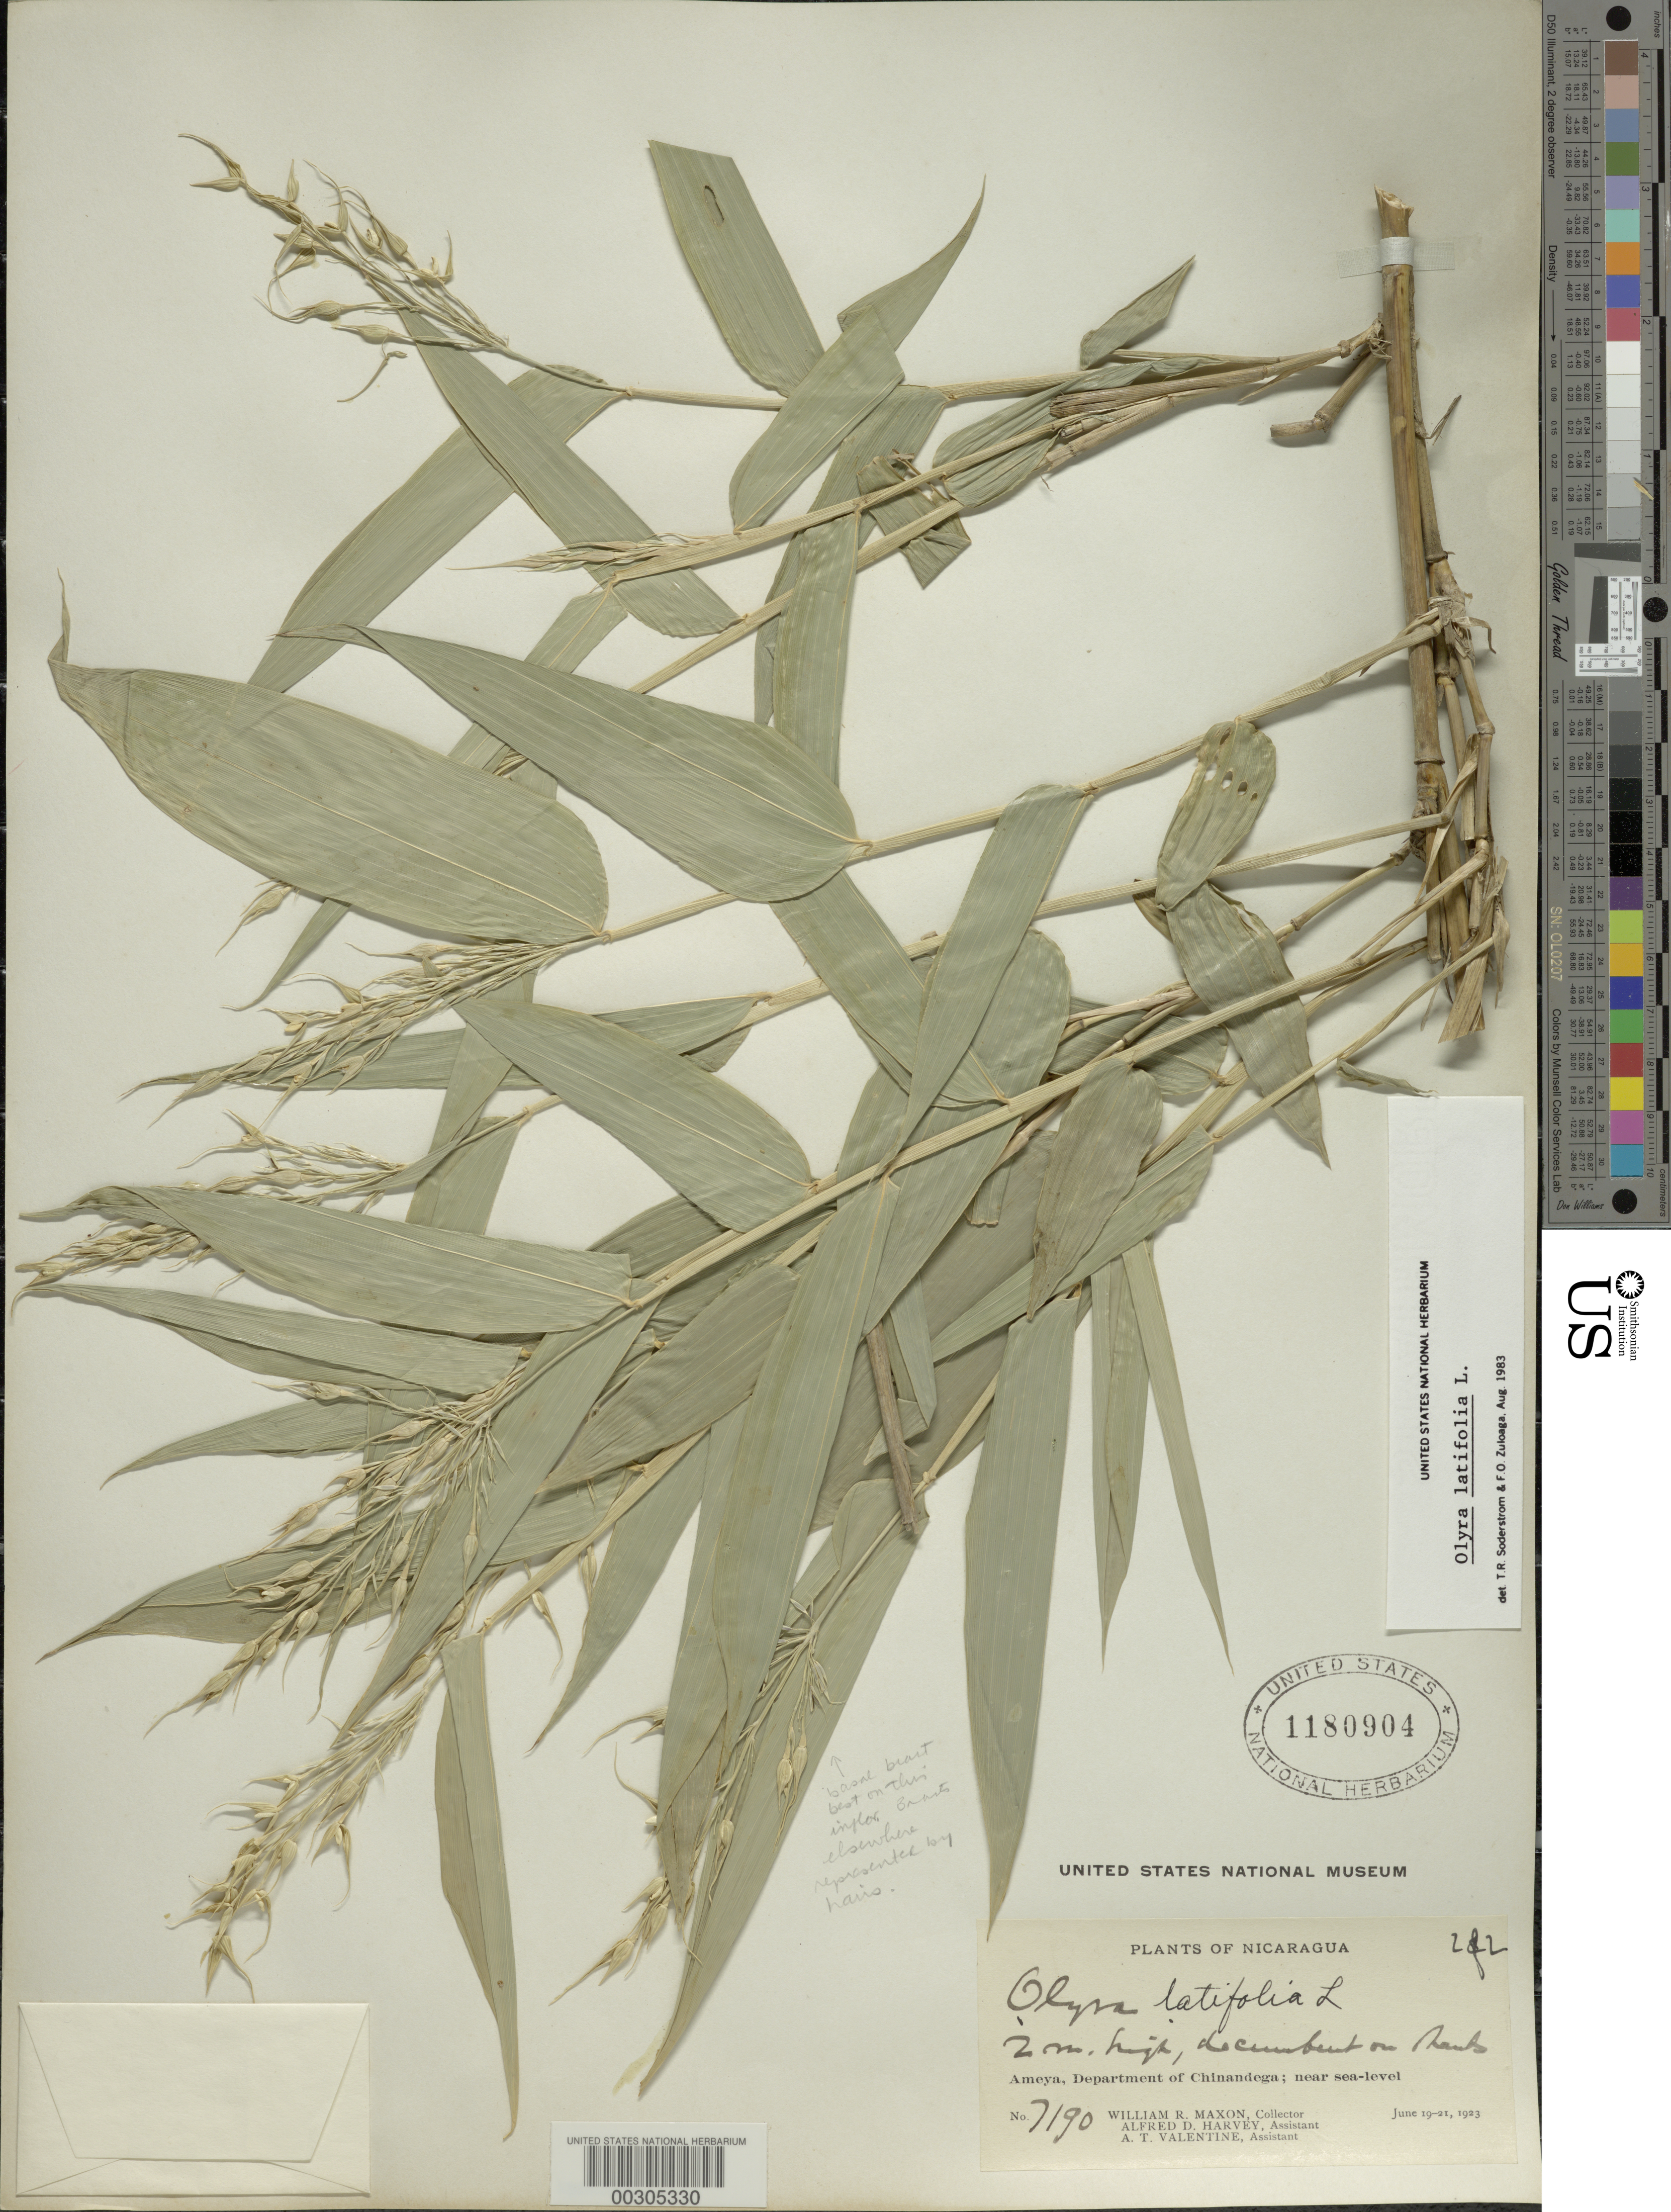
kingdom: Plantae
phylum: Tracheophyta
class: Liliopsida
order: Poales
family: Poaceae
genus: Olyra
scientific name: Olyra latifolia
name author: L.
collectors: W. R. Maxon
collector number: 7190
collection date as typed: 19 Jun 1923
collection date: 1923-06-19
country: Nicaragua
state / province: Chinandega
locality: Ameya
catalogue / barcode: US 1180904